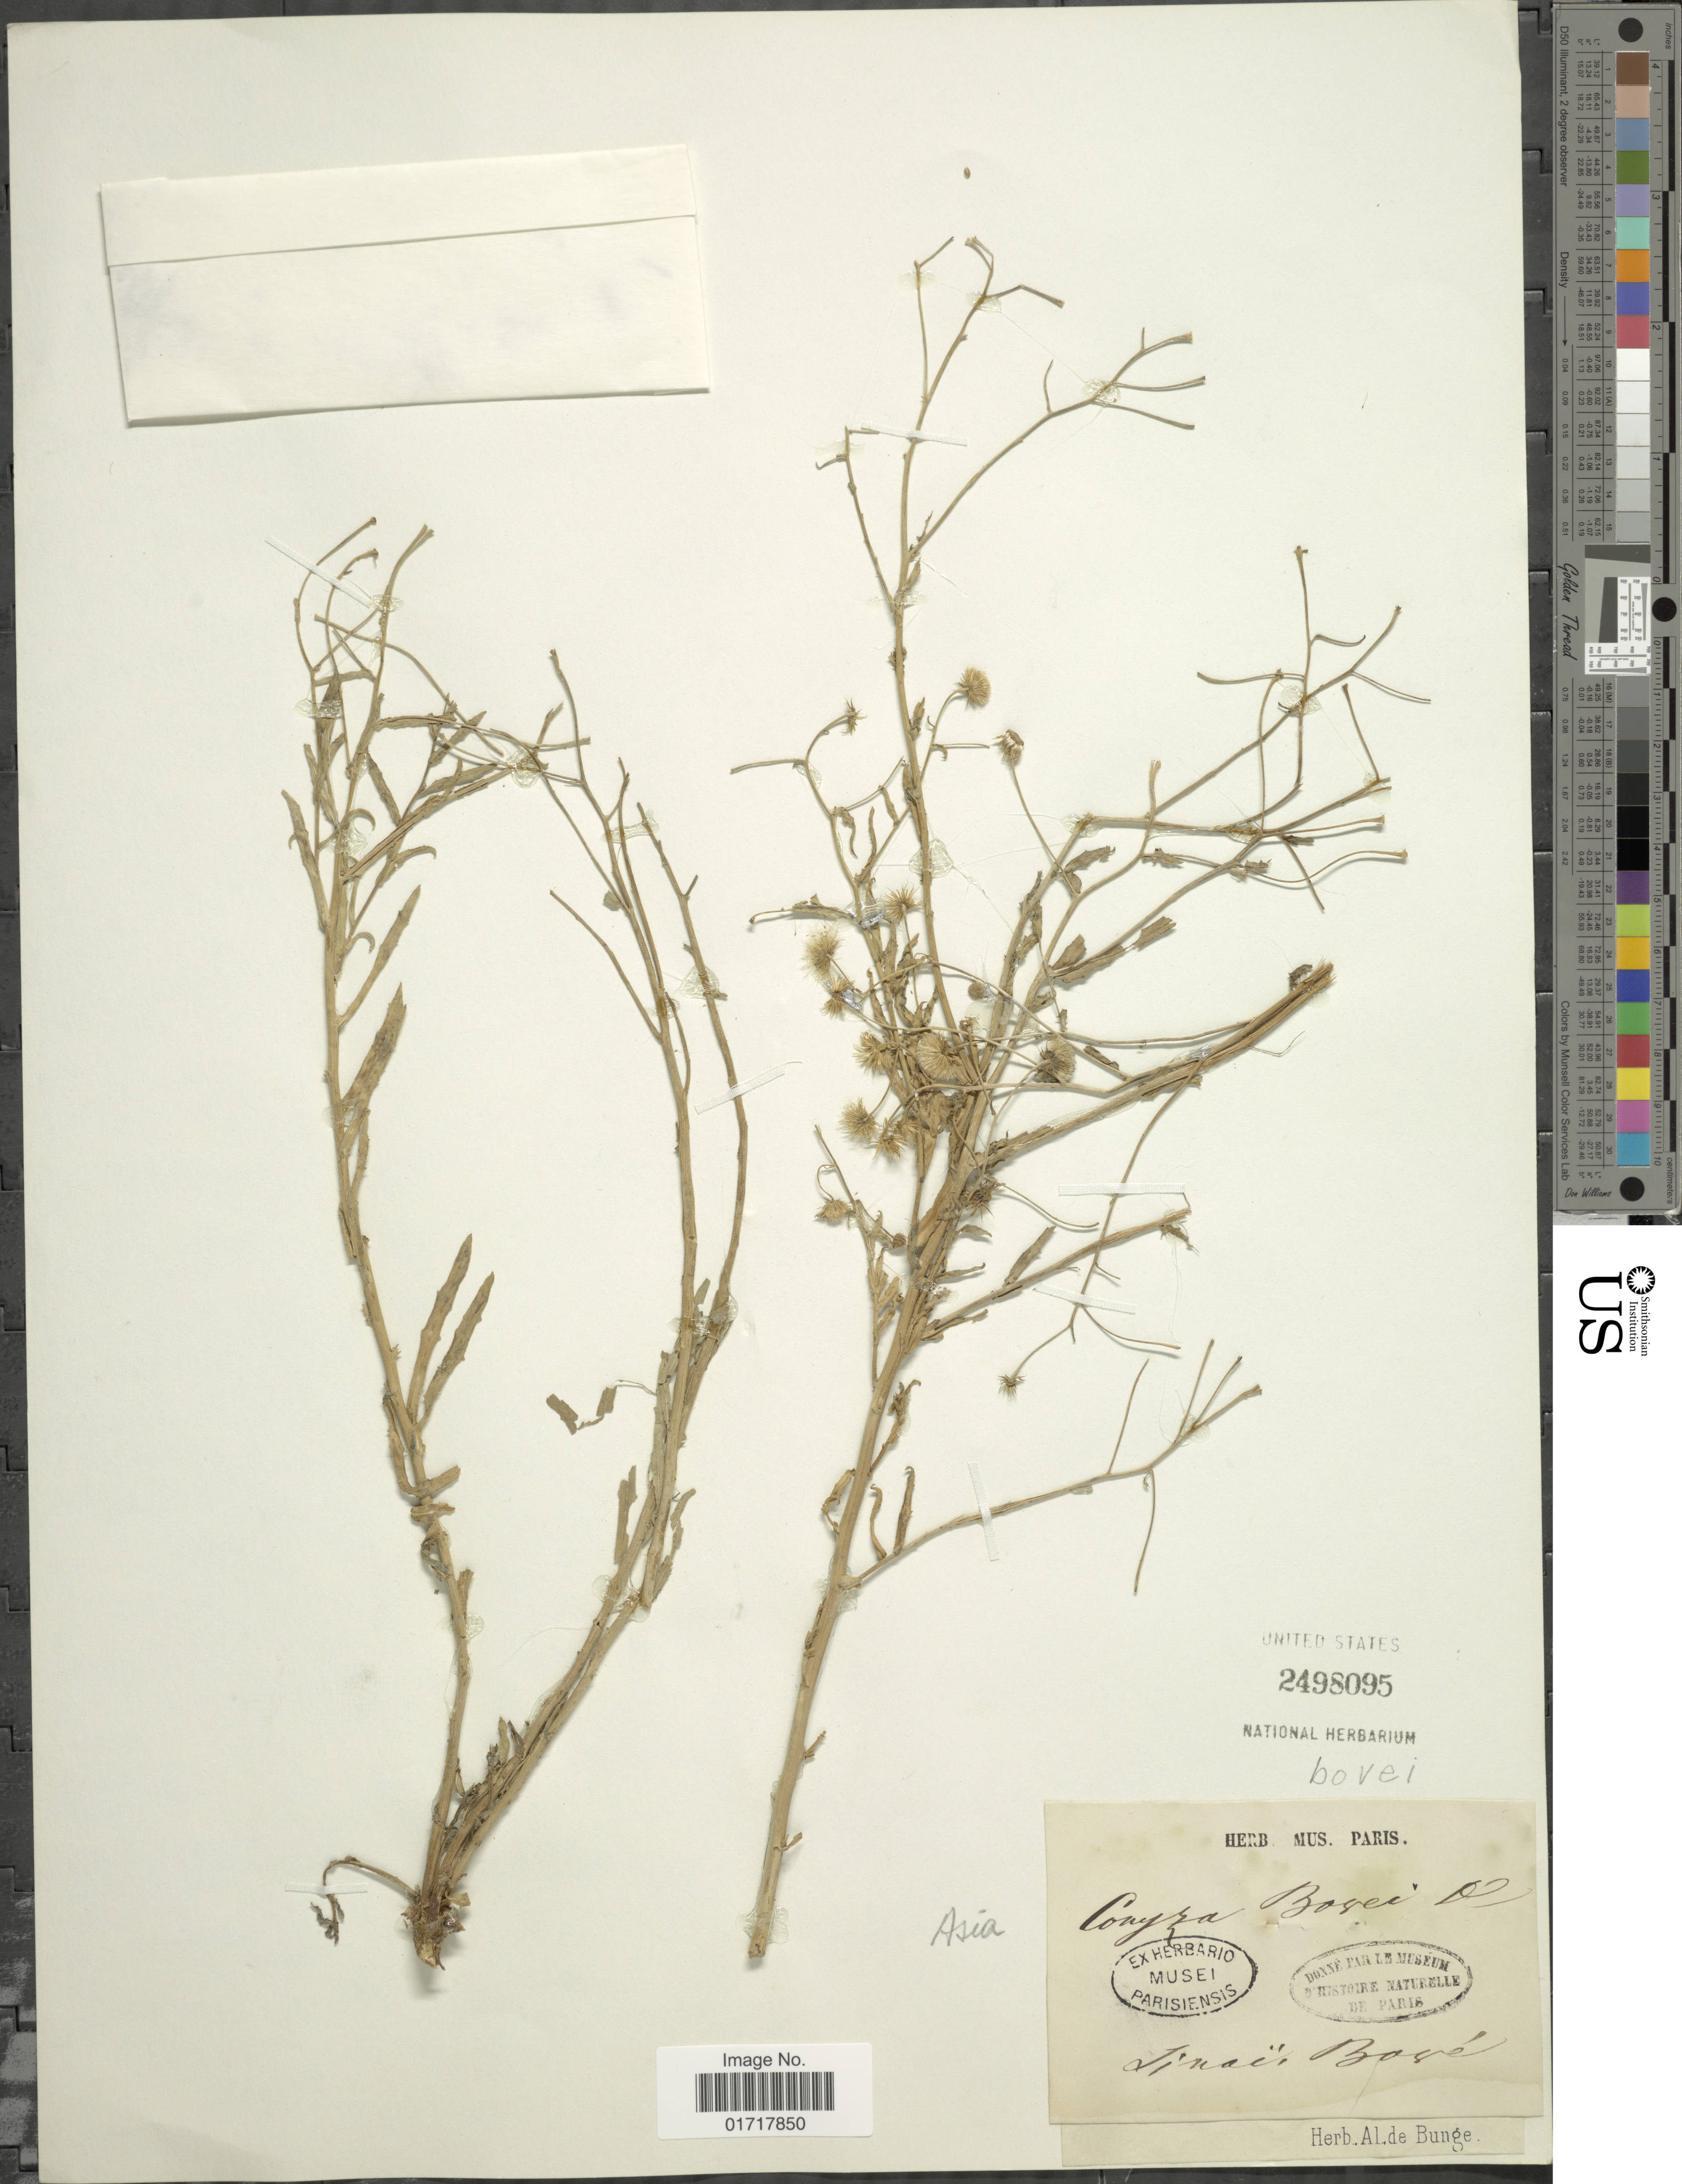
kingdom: Plantae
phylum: Tracheophyta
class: Magnoliopsida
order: Asterales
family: Asteraceae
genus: Conyza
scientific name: Conyza bovei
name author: DC.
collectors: J. Bose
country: Egypt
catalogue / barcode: US 2498095